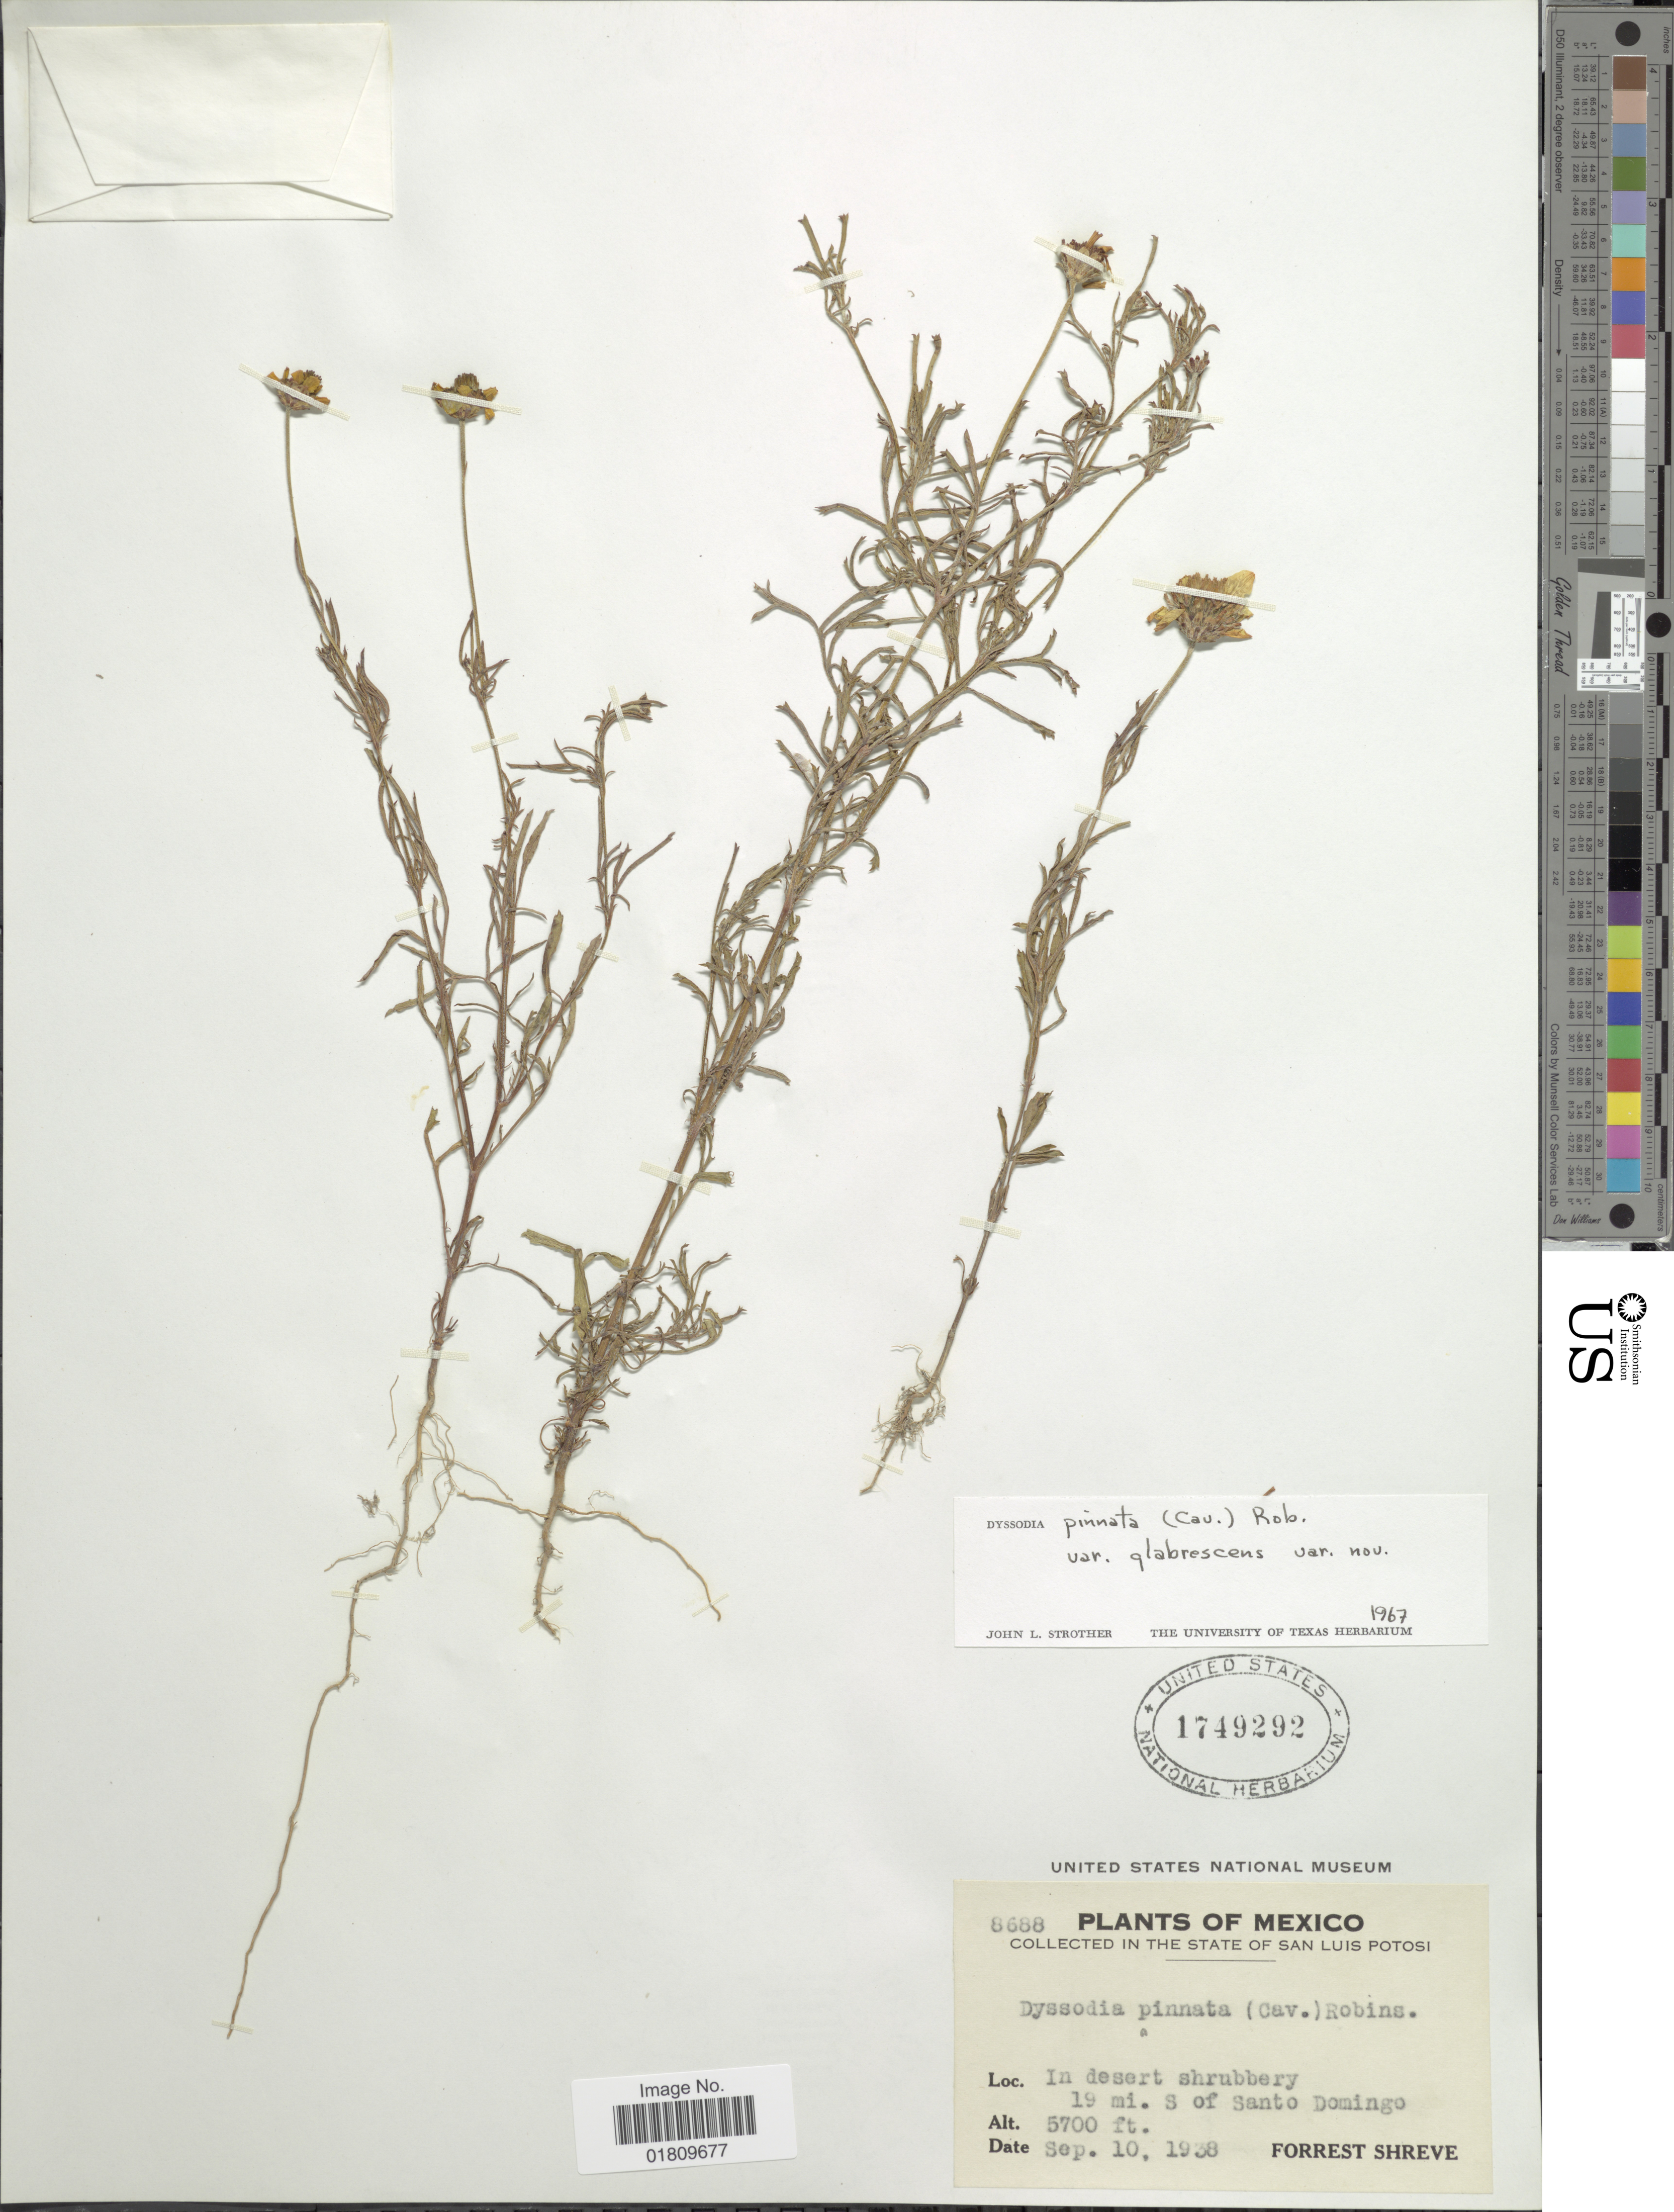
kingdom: Plantae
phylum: Tracheophyta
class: Magnoliopsida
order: Asterales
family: Asteraceae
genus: Dyssodia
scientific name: Dyssodia pinnata var. glabrescens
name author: Strother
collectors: F. Shreve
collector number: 8688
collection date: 1938-09-10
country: Mexico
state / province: San Luis Potosí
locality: In desert shrubberym 19 mi. S. of Santo Domingo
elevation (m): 1737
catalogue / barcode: US 1749292